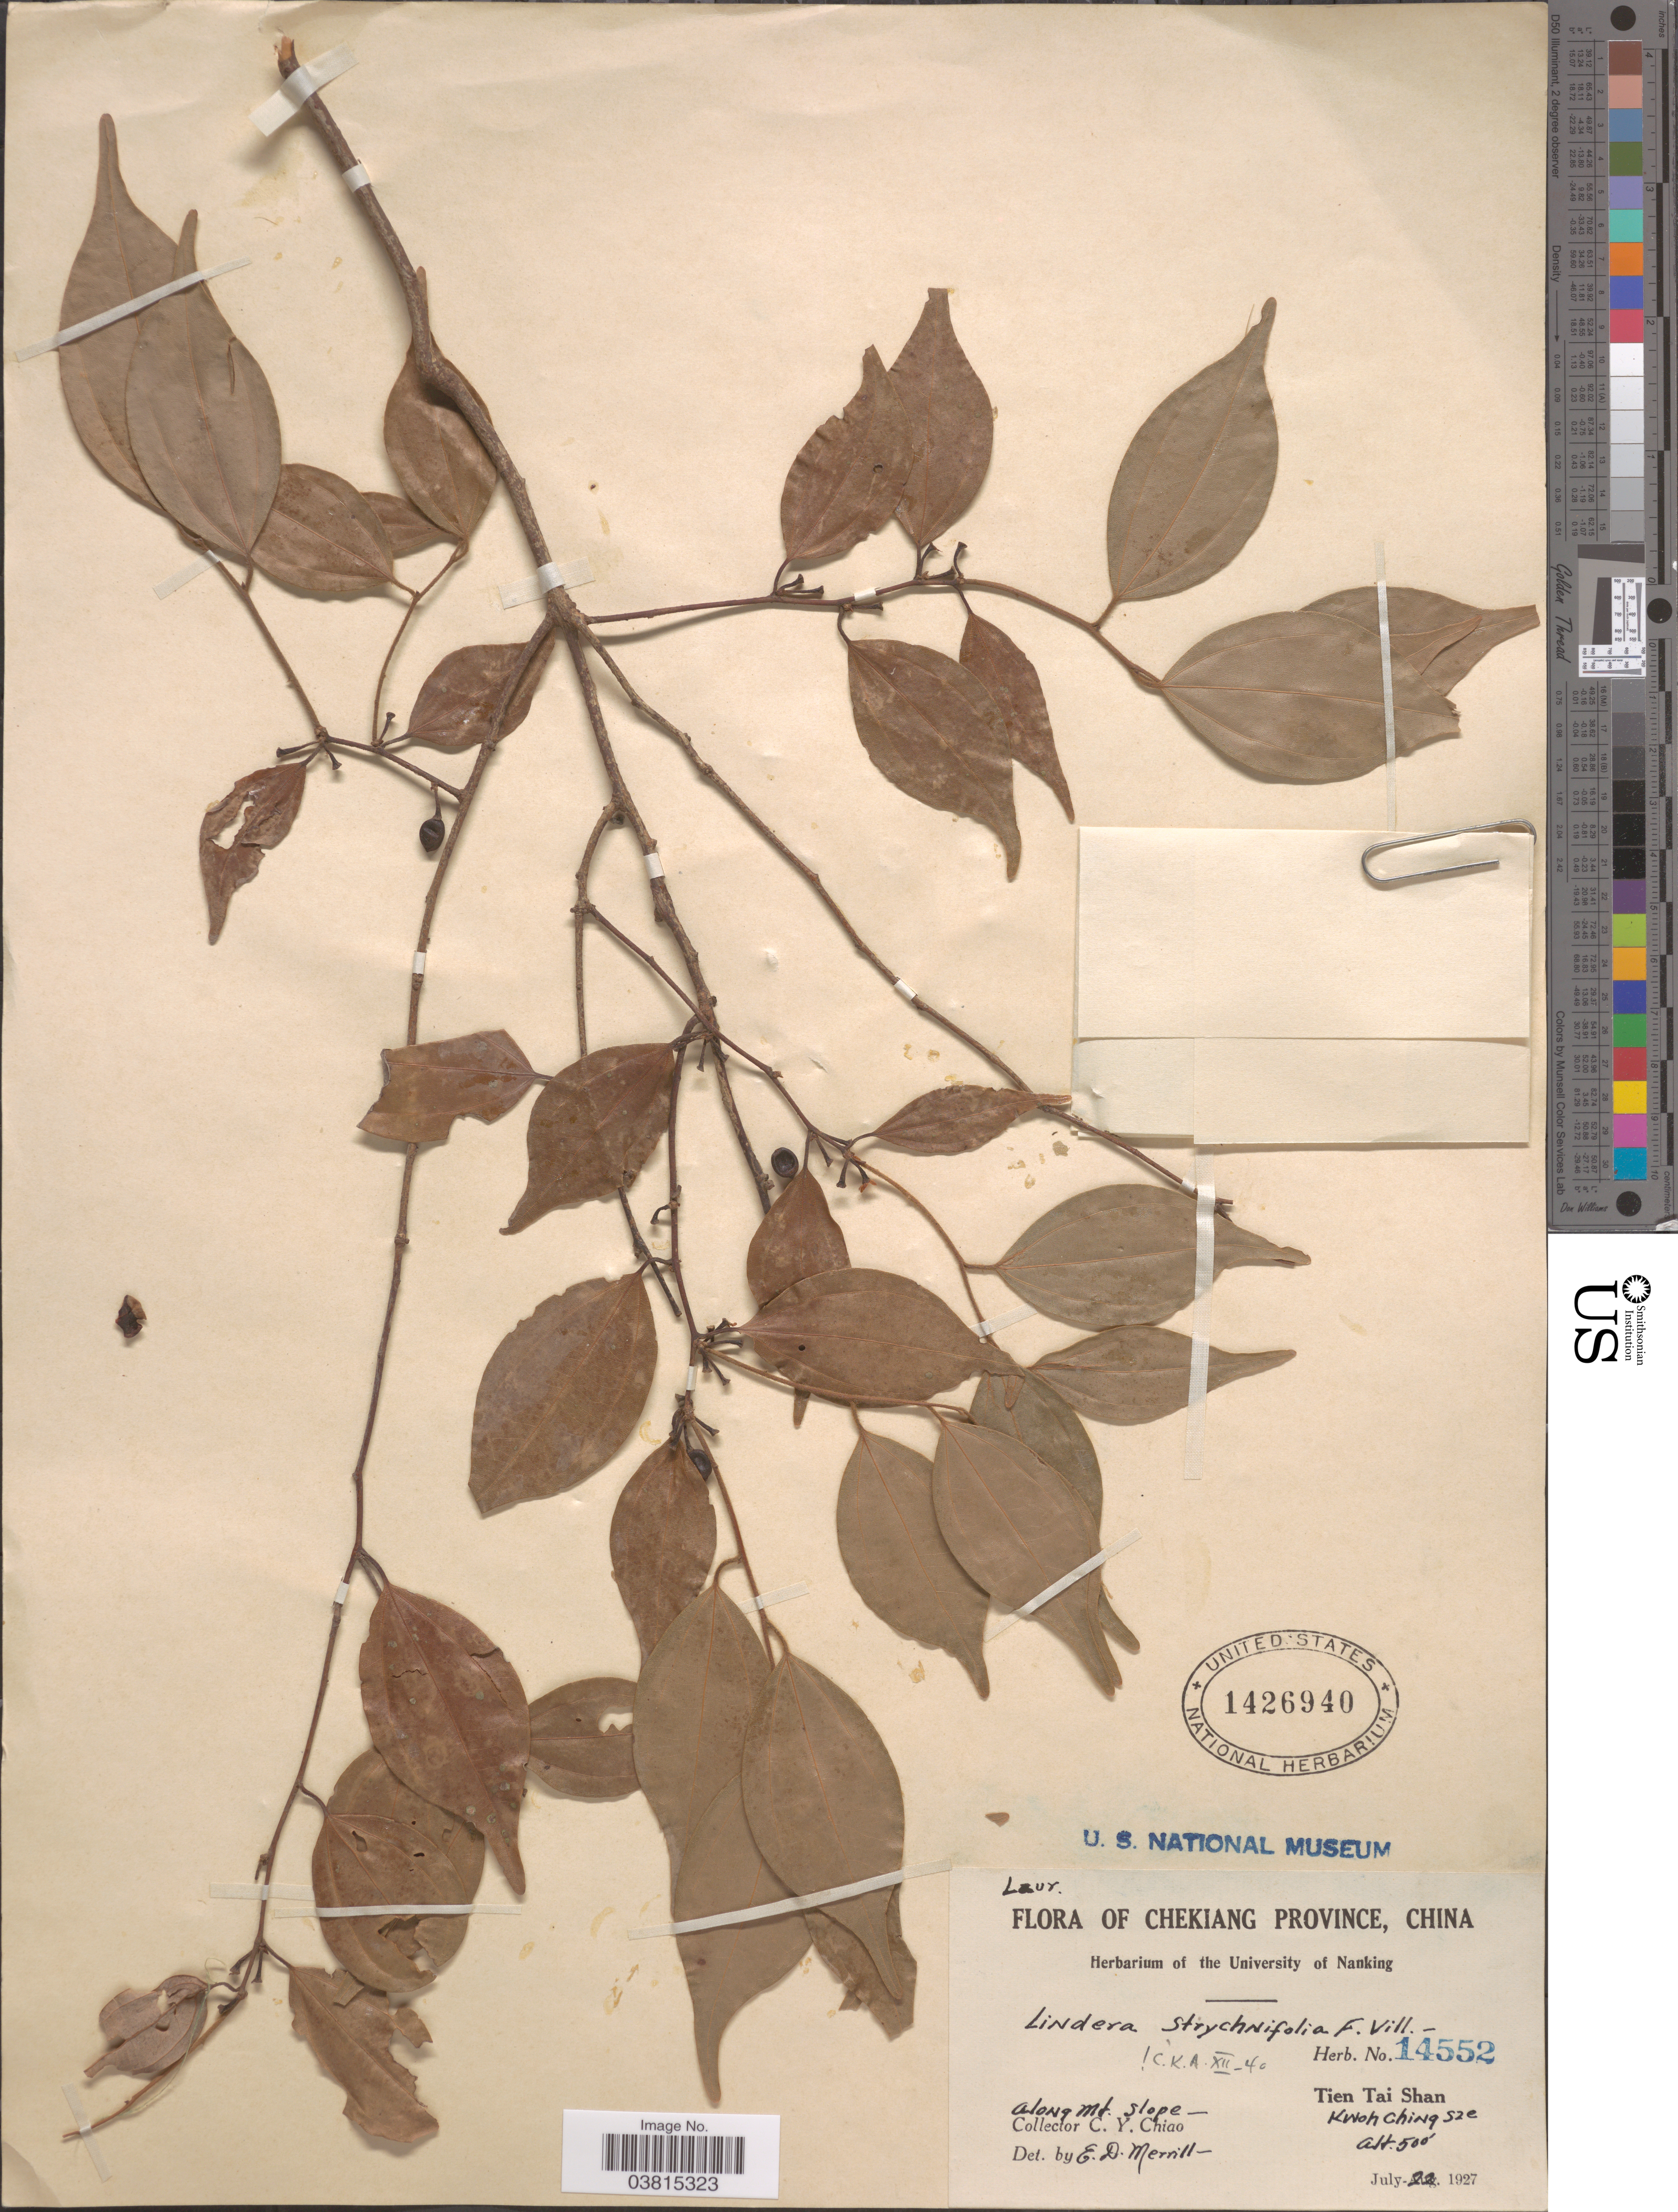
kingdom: Plantae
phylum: Tracheophyta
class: Magnoliopsida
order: Laurales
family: Lauraceae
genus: Lindera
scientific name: Lindera strychnifolia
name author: Fern.-Vill.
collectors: C. Y. Chiao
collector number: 14552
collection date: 1927-07-22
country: China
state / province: Zhejiang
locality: Chekiang Province. Along Mt. slope. Tien Tai Shan. Kwoh ching sze.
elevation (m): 152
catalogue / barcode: US 1426940